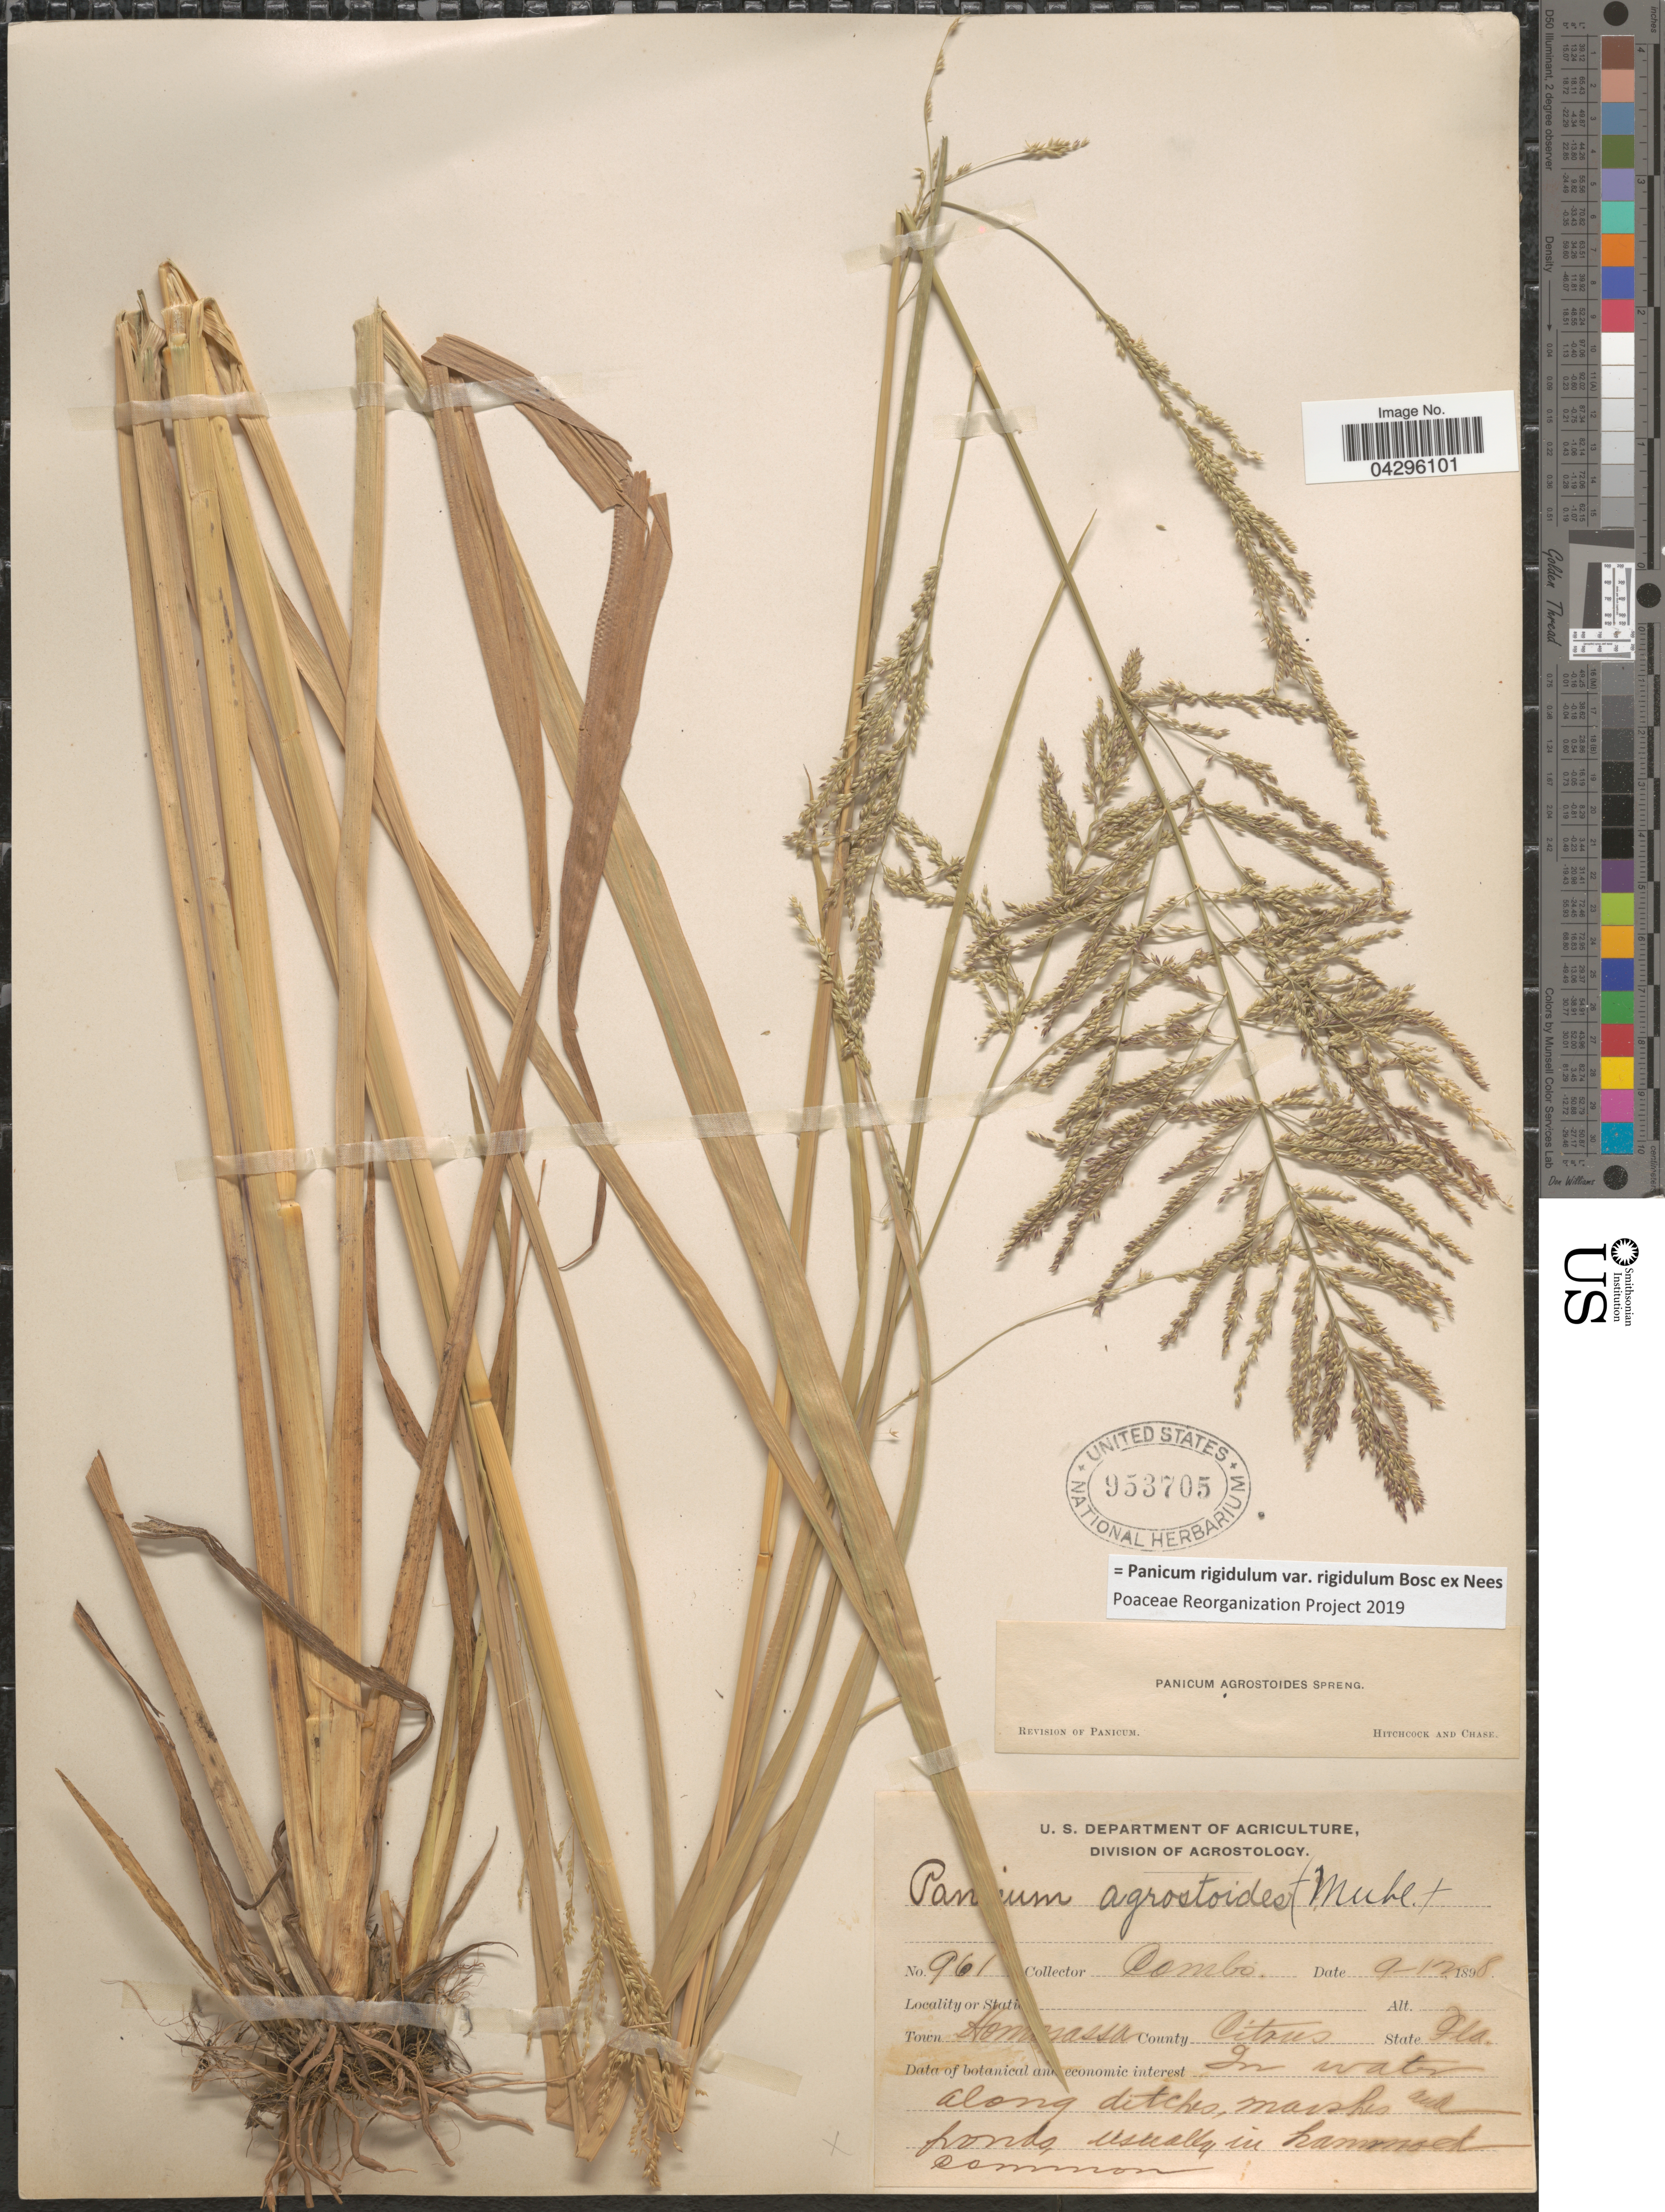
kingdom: Plantae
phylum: Tracheophyta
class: Liliopsida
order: Poales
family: Poaceae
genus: Panicum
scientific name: Panicum rigidulum var. rigidulum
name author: Bosc ex Nees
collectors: -. Combs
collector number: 961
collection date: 1898-09-12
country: United States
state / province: Florida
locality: Homosassa, County Citrus.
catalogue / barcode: US 953705